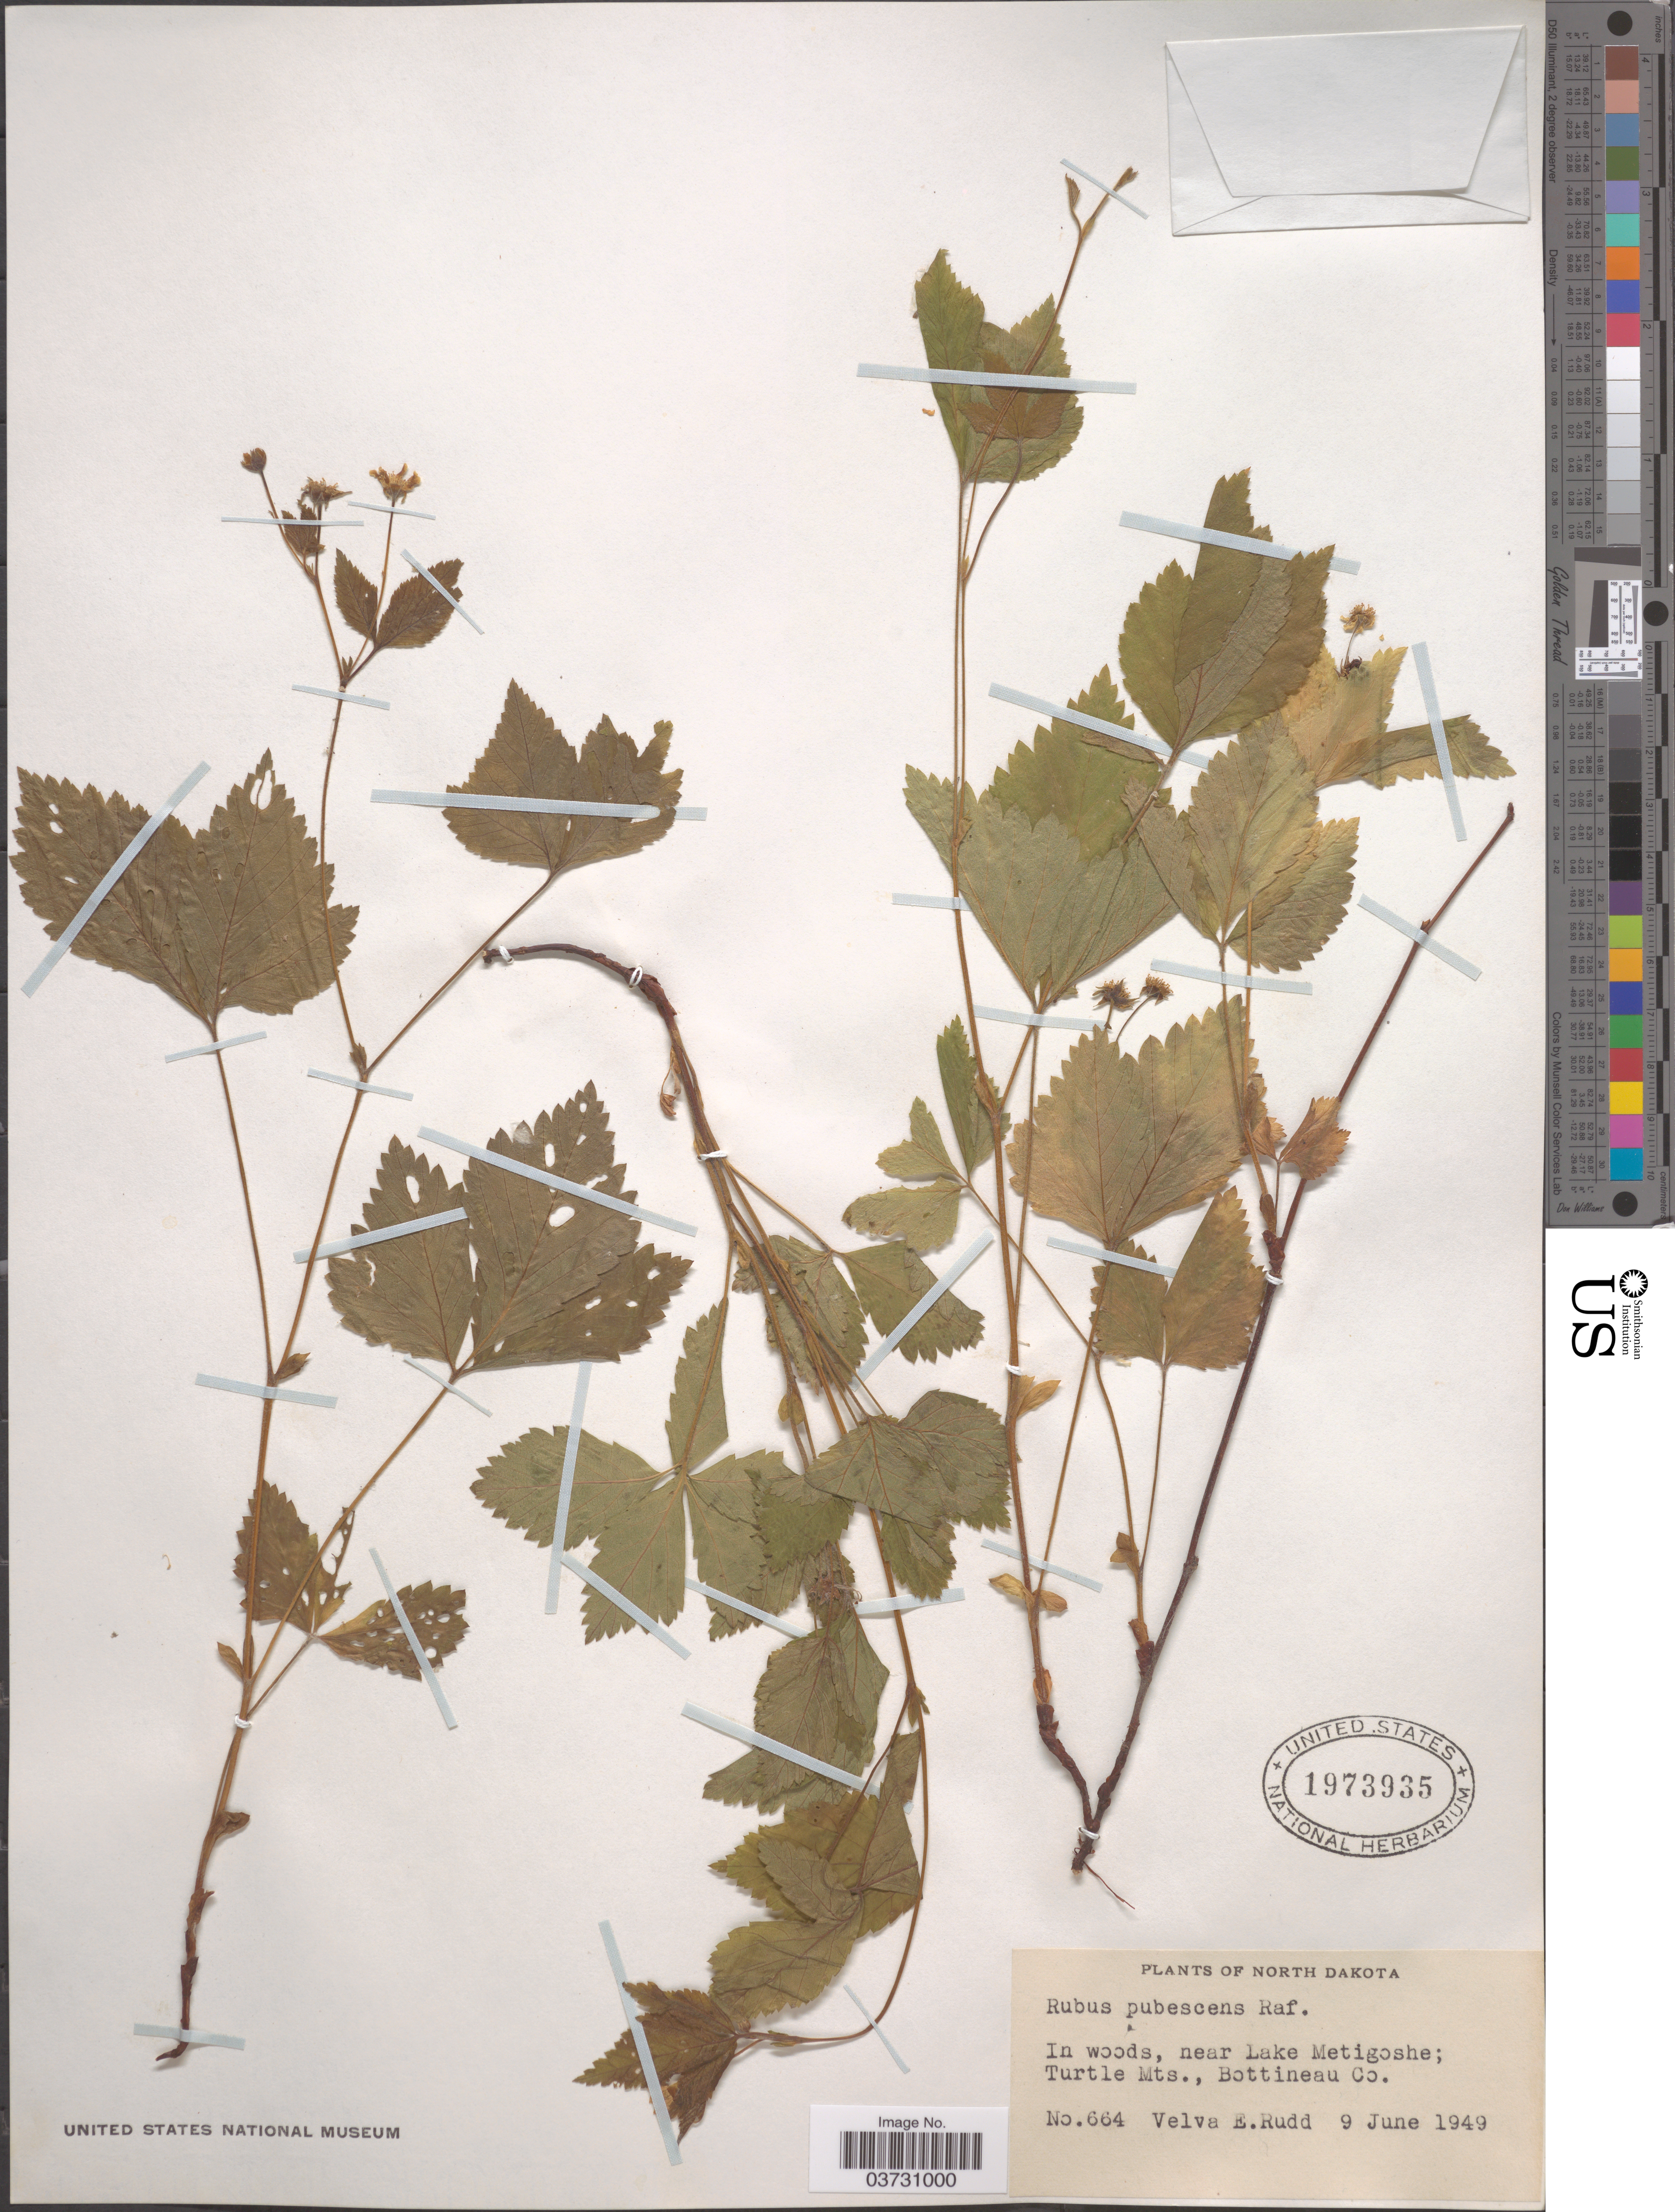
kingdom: Plantae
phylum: Tracheophyta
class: Magnoliopsida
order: Rosales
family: Rosaceae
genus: Rubus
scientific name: Rubus pubescens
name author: Raf.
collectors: V. E. Rudd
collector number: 664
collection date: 1949-06-09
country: United States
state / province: North Dakota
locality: In woods near Lake Metigoshe; Turtle Mts., Bottineau Co.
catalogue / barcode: US 1973935